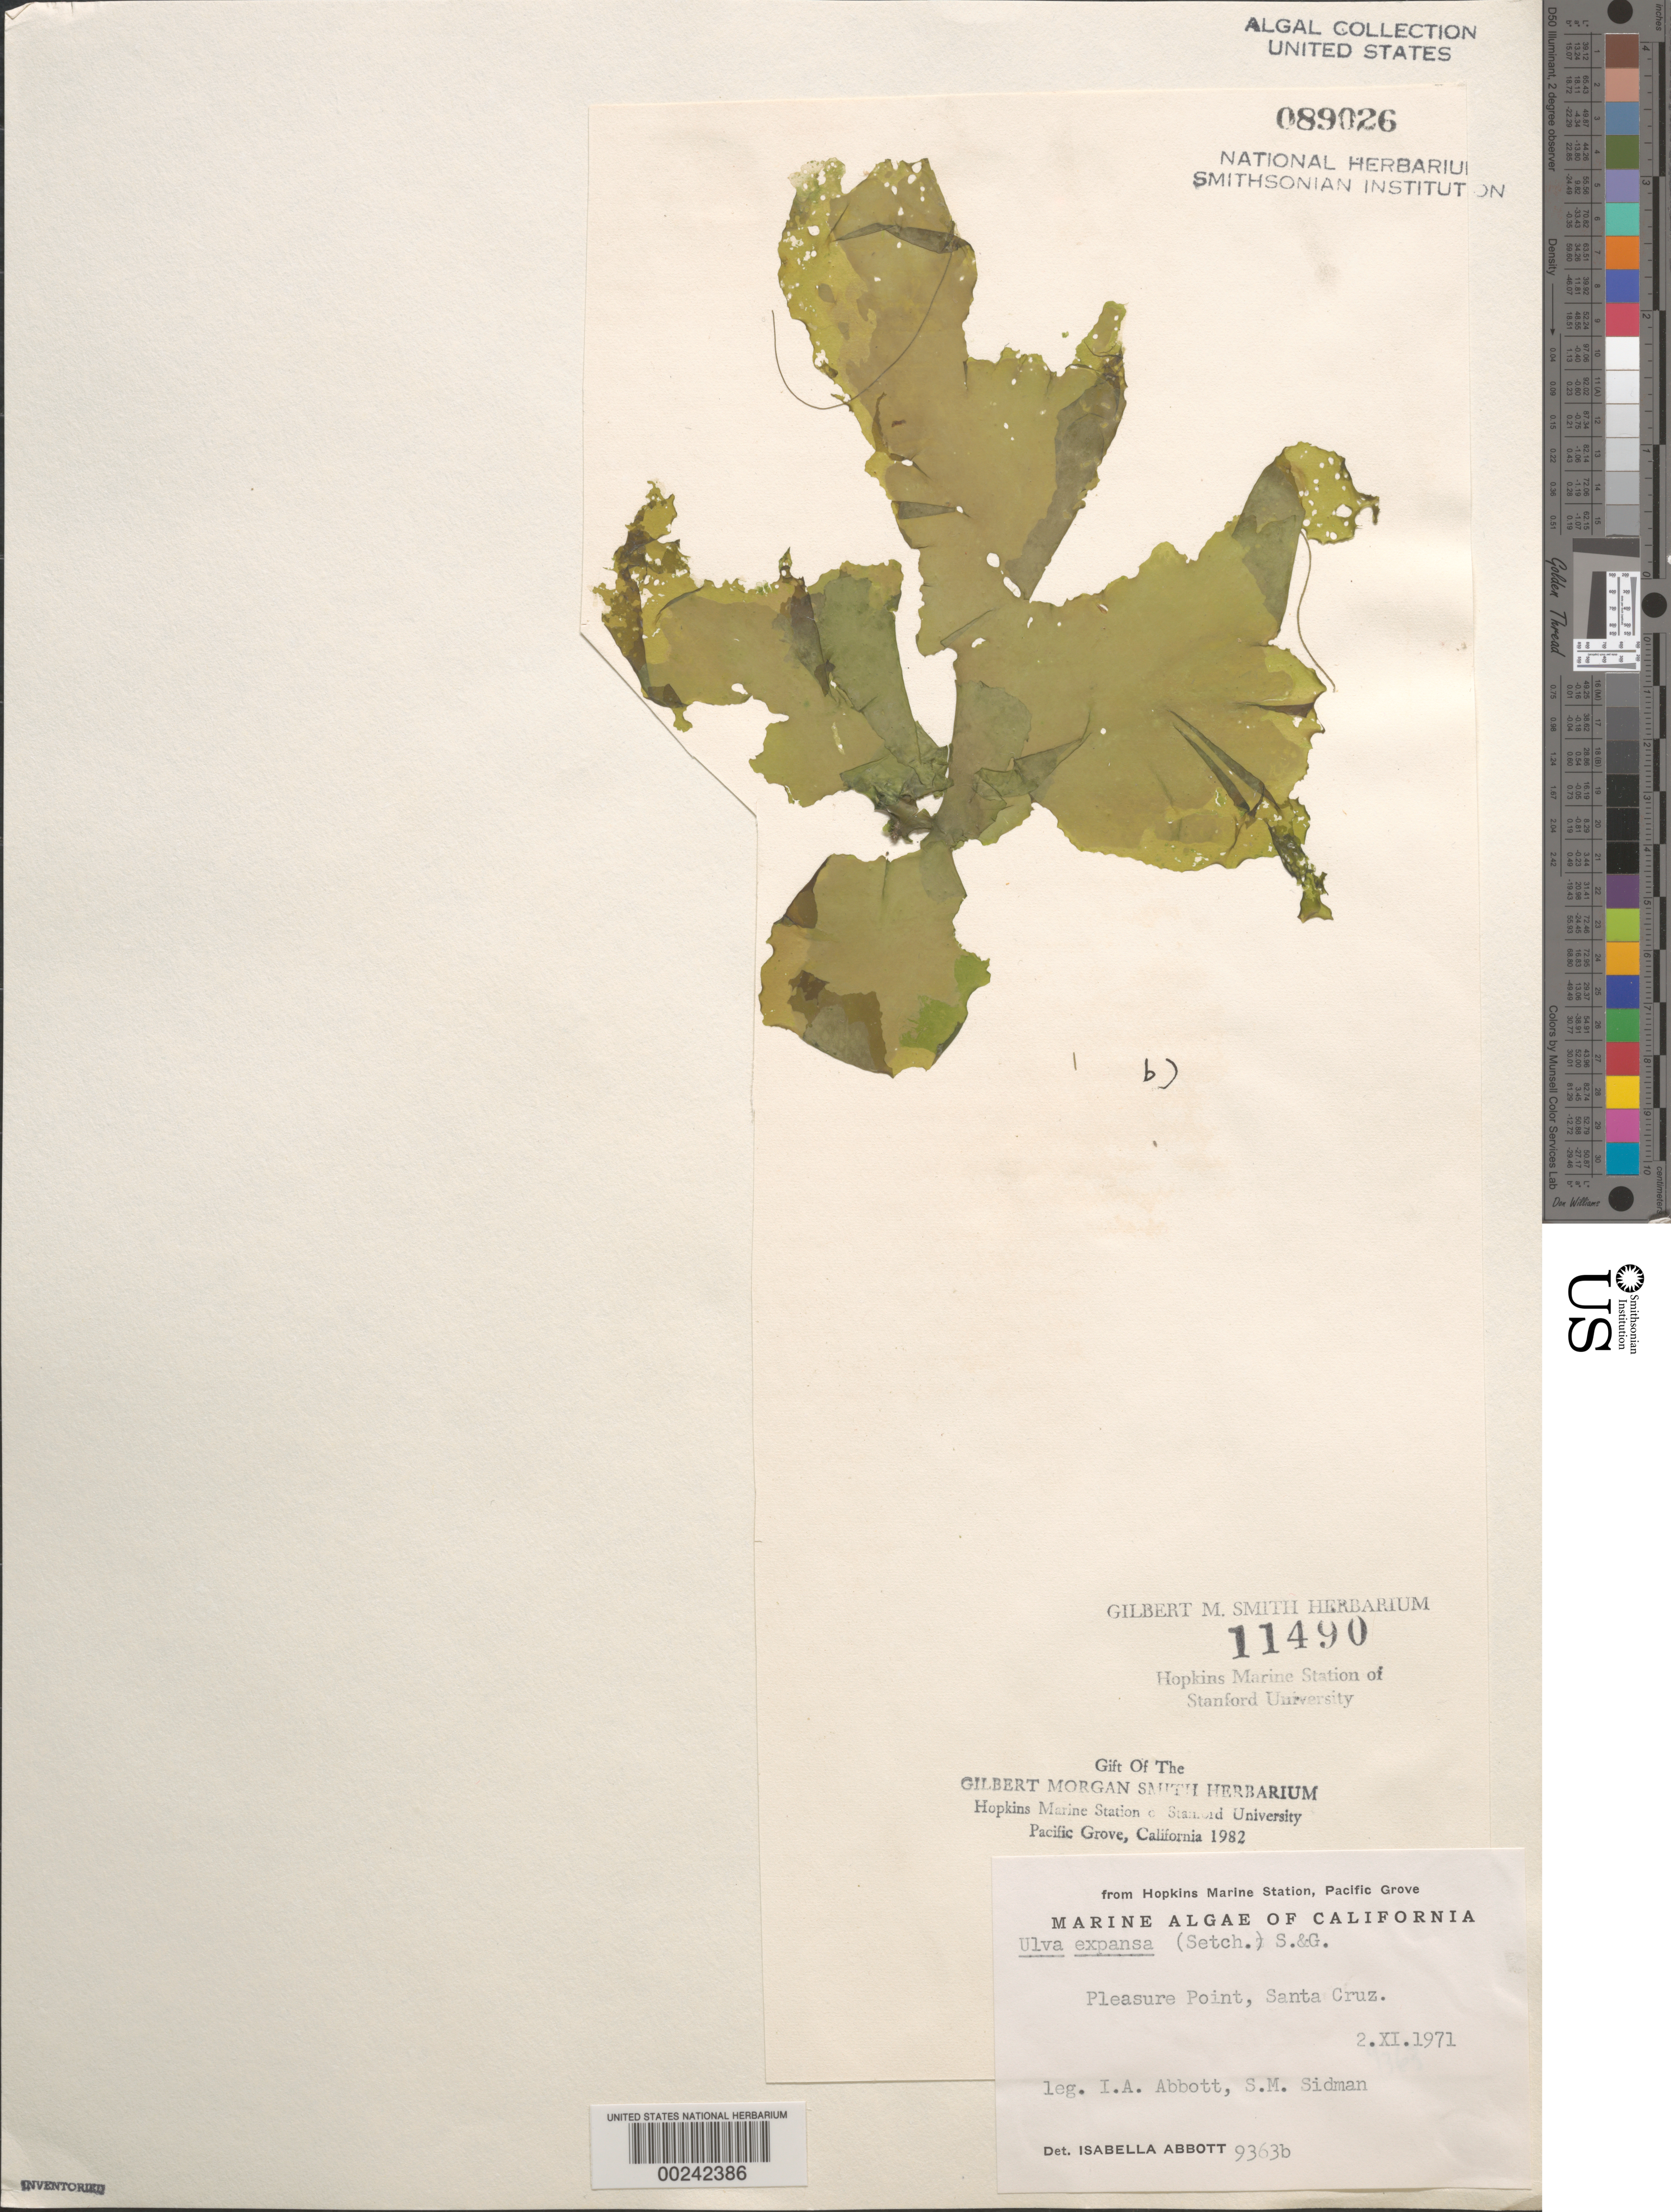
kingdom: Plantae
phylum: Chlorophyta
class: Ulvophyceae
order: Ulvales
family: Ulvaceae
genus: Ulva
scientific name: Ulva expansa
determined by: Abbott, Isabella A.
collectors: I. A. Abbott & S. Sidman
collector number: IAA 9363b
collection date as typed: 02 Nov 1971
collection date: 1971-11-02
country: United States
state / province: California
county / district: Santa Cruz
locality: Santa Cruz, Pleasure Point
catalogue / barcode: US 89026